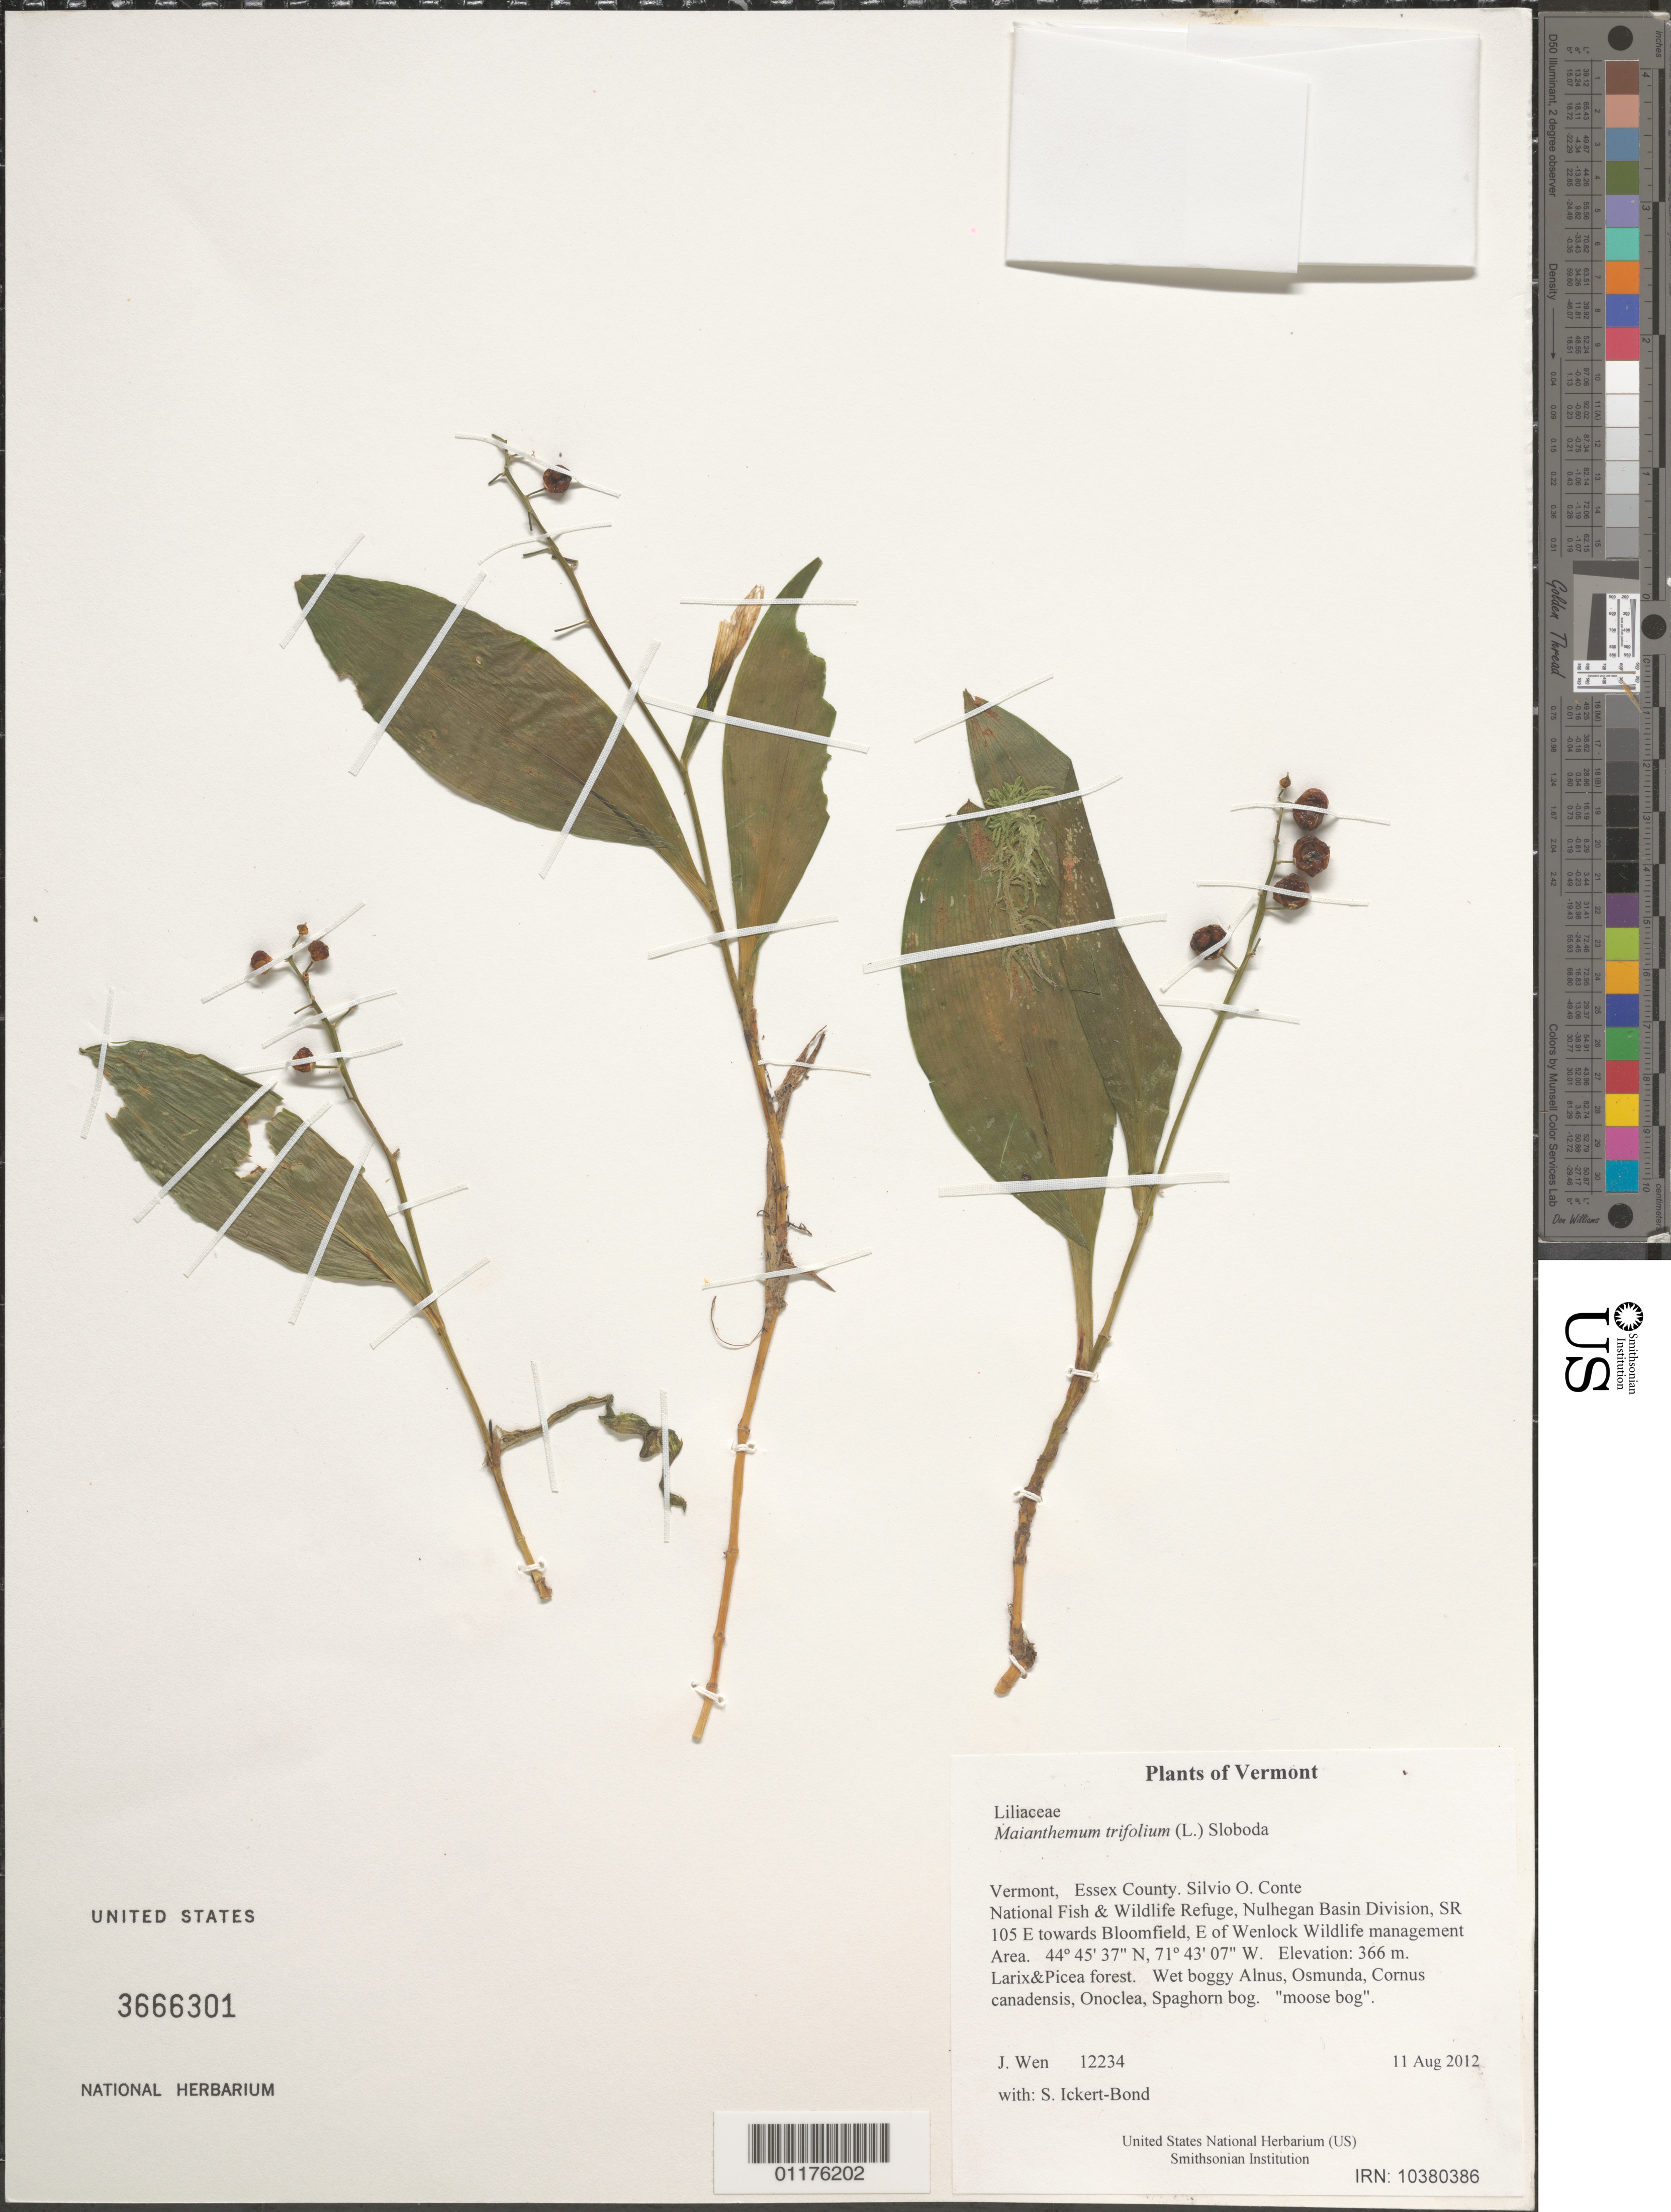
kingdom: Plantae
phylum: Tracheophyta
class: Liliopsida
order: Asparagales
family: Asparagaceae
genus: Maianthemum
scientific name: Maianthemum trifolium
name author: (L.) Sloboda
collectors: J. Wen & S. Ickert-Bond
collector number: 12234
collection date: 2012-08-11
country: United States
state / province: Vermont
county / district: Essex County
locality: Silvio O. Conte National Fish & Wildlife Refuge, Nulhegan Basin Division, SR 105 E towards Bloomfield, E of Wenlock Wildlife management Area.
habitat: Larix&Picea forest. Wet boggy Alnus, Osmunda, Cornus canadensis, Onoclea, Spaghorn bog. "moose bog"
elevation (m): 366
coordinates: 44 45.612 N, 71 43.114 W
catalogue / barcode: US 3666301